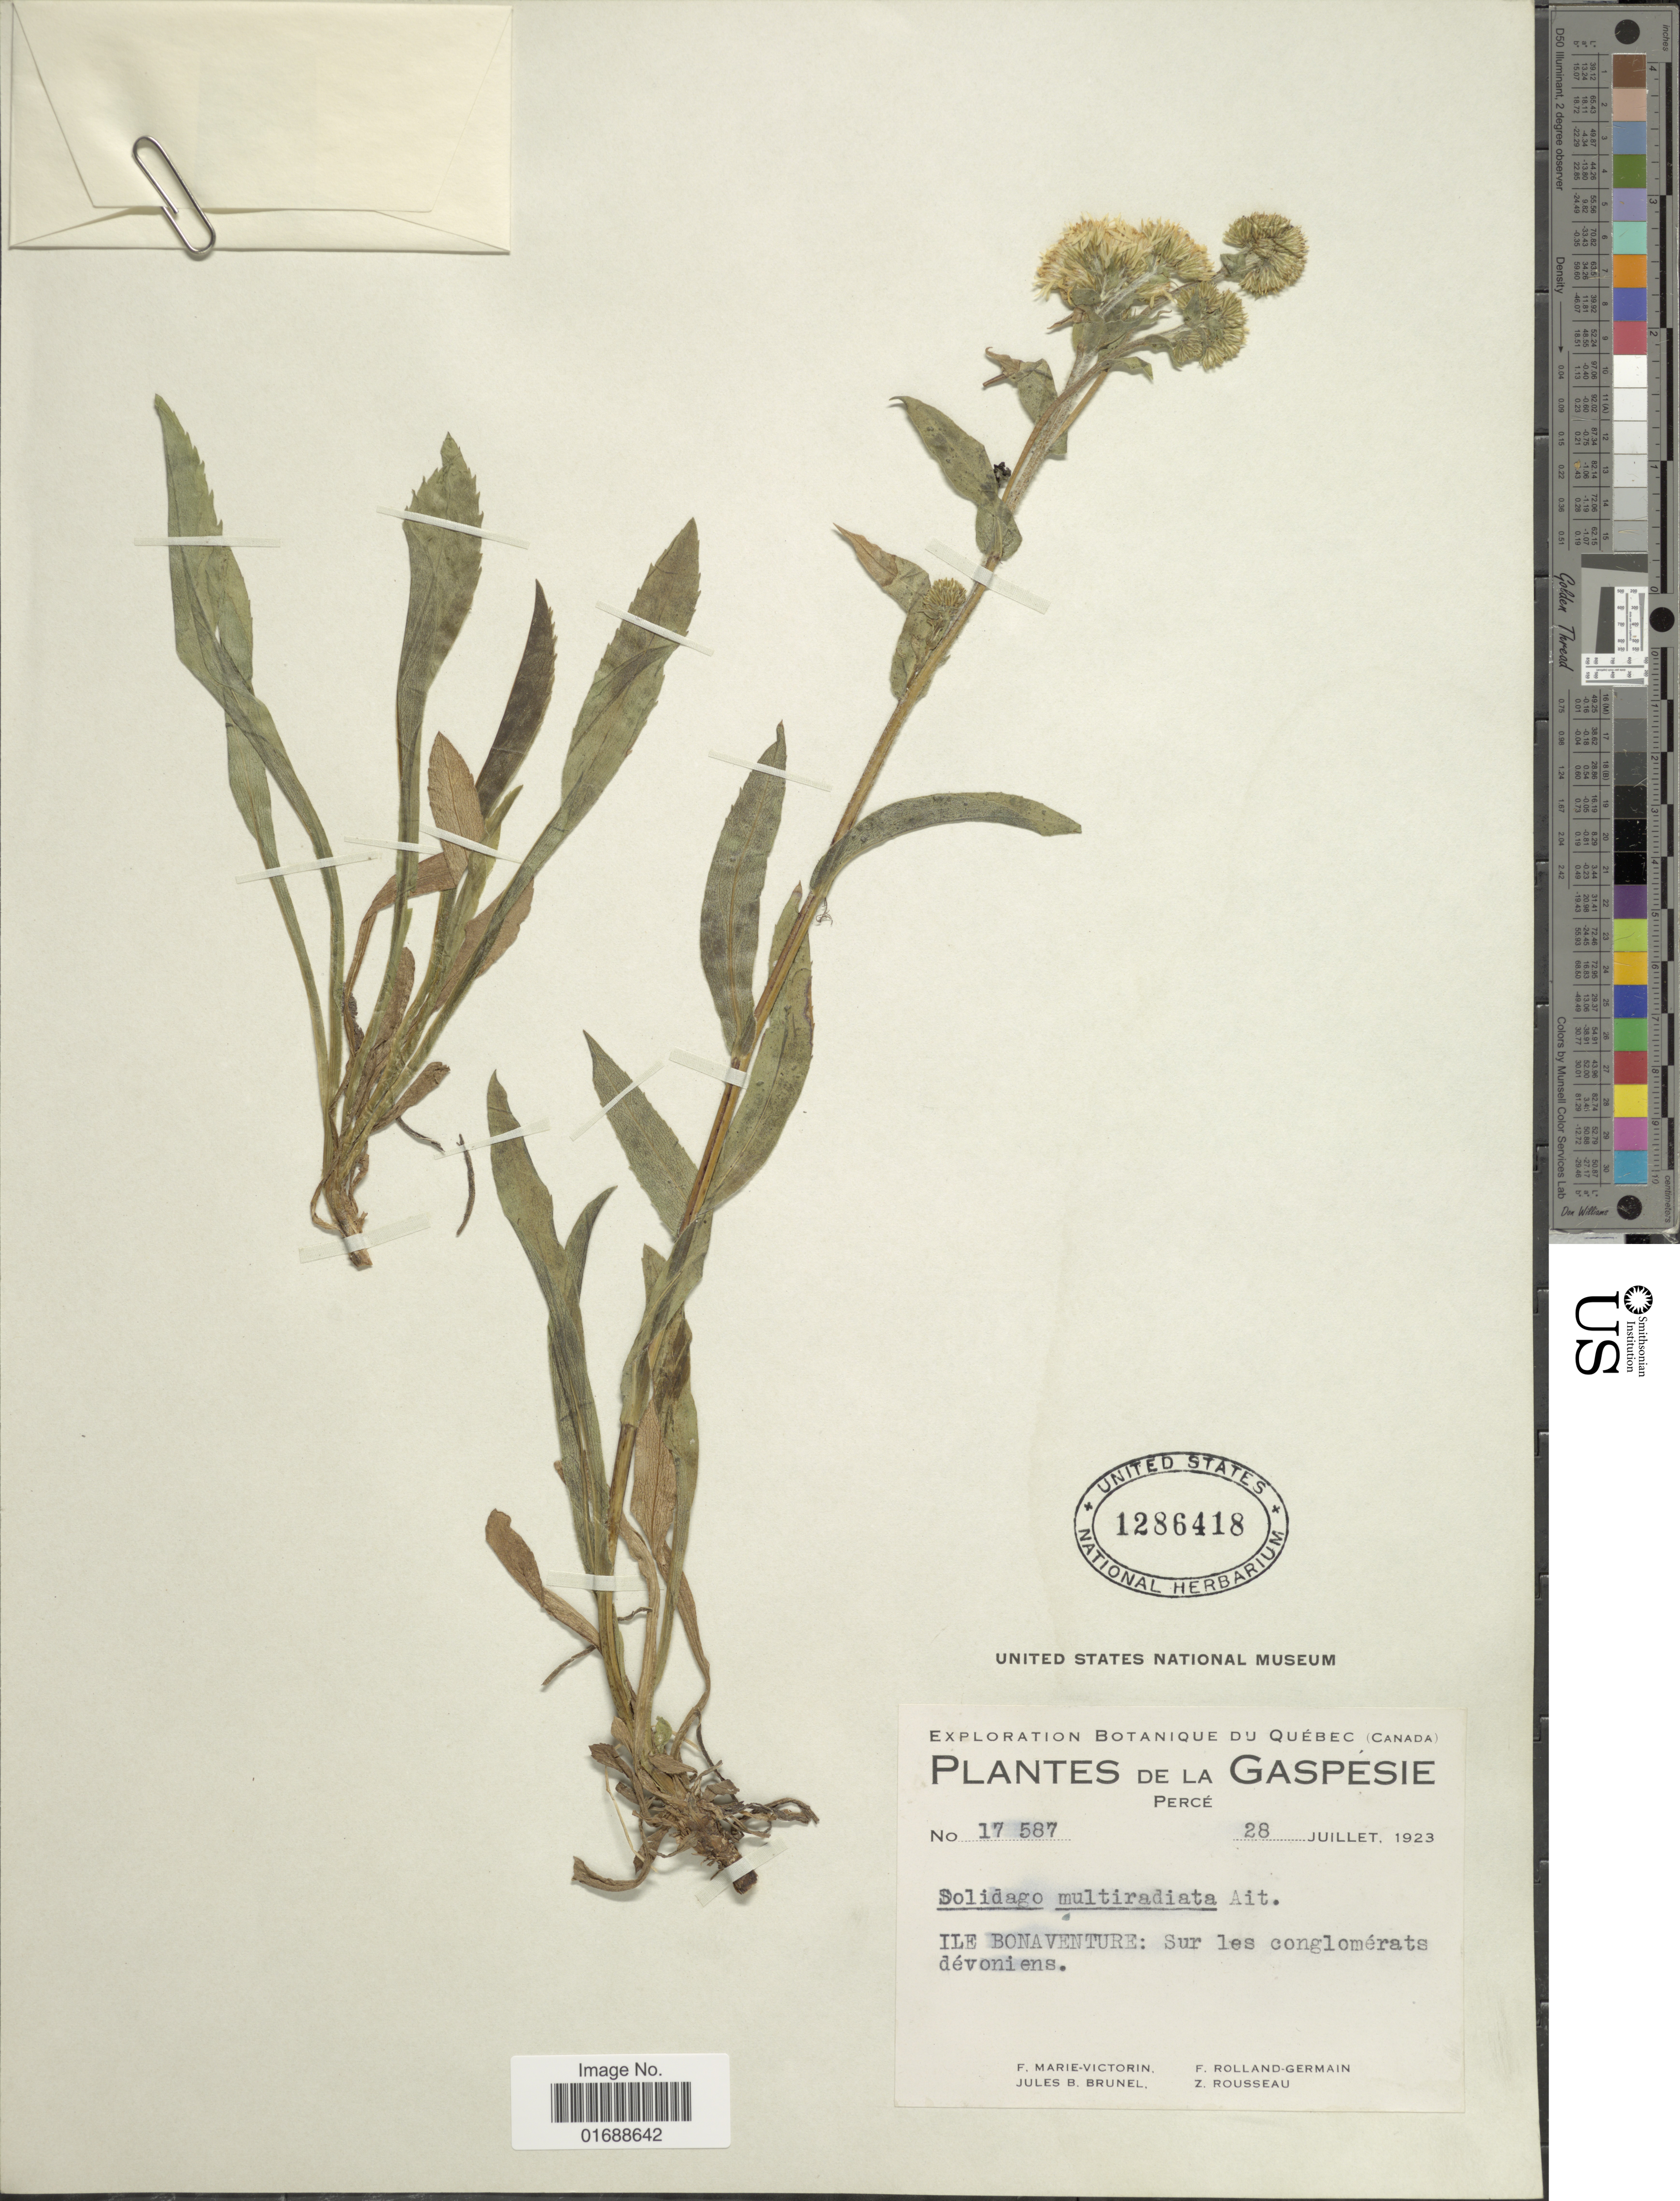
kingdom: Plantae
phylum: Tracheophyta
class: Magnoliopsida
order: Asterales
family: Asteraceae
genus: Solidago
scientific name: Solidago multiradiata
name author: Aiton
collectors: F. Marie-Victorin, Rolland-Germain, J. Brunel & Z. Rousseau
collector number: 17587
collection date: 1923-07-28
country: Canada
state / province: Quebec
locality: De La Gaspesie, Perce, Ile Bonaventure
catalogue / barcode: US 1286418